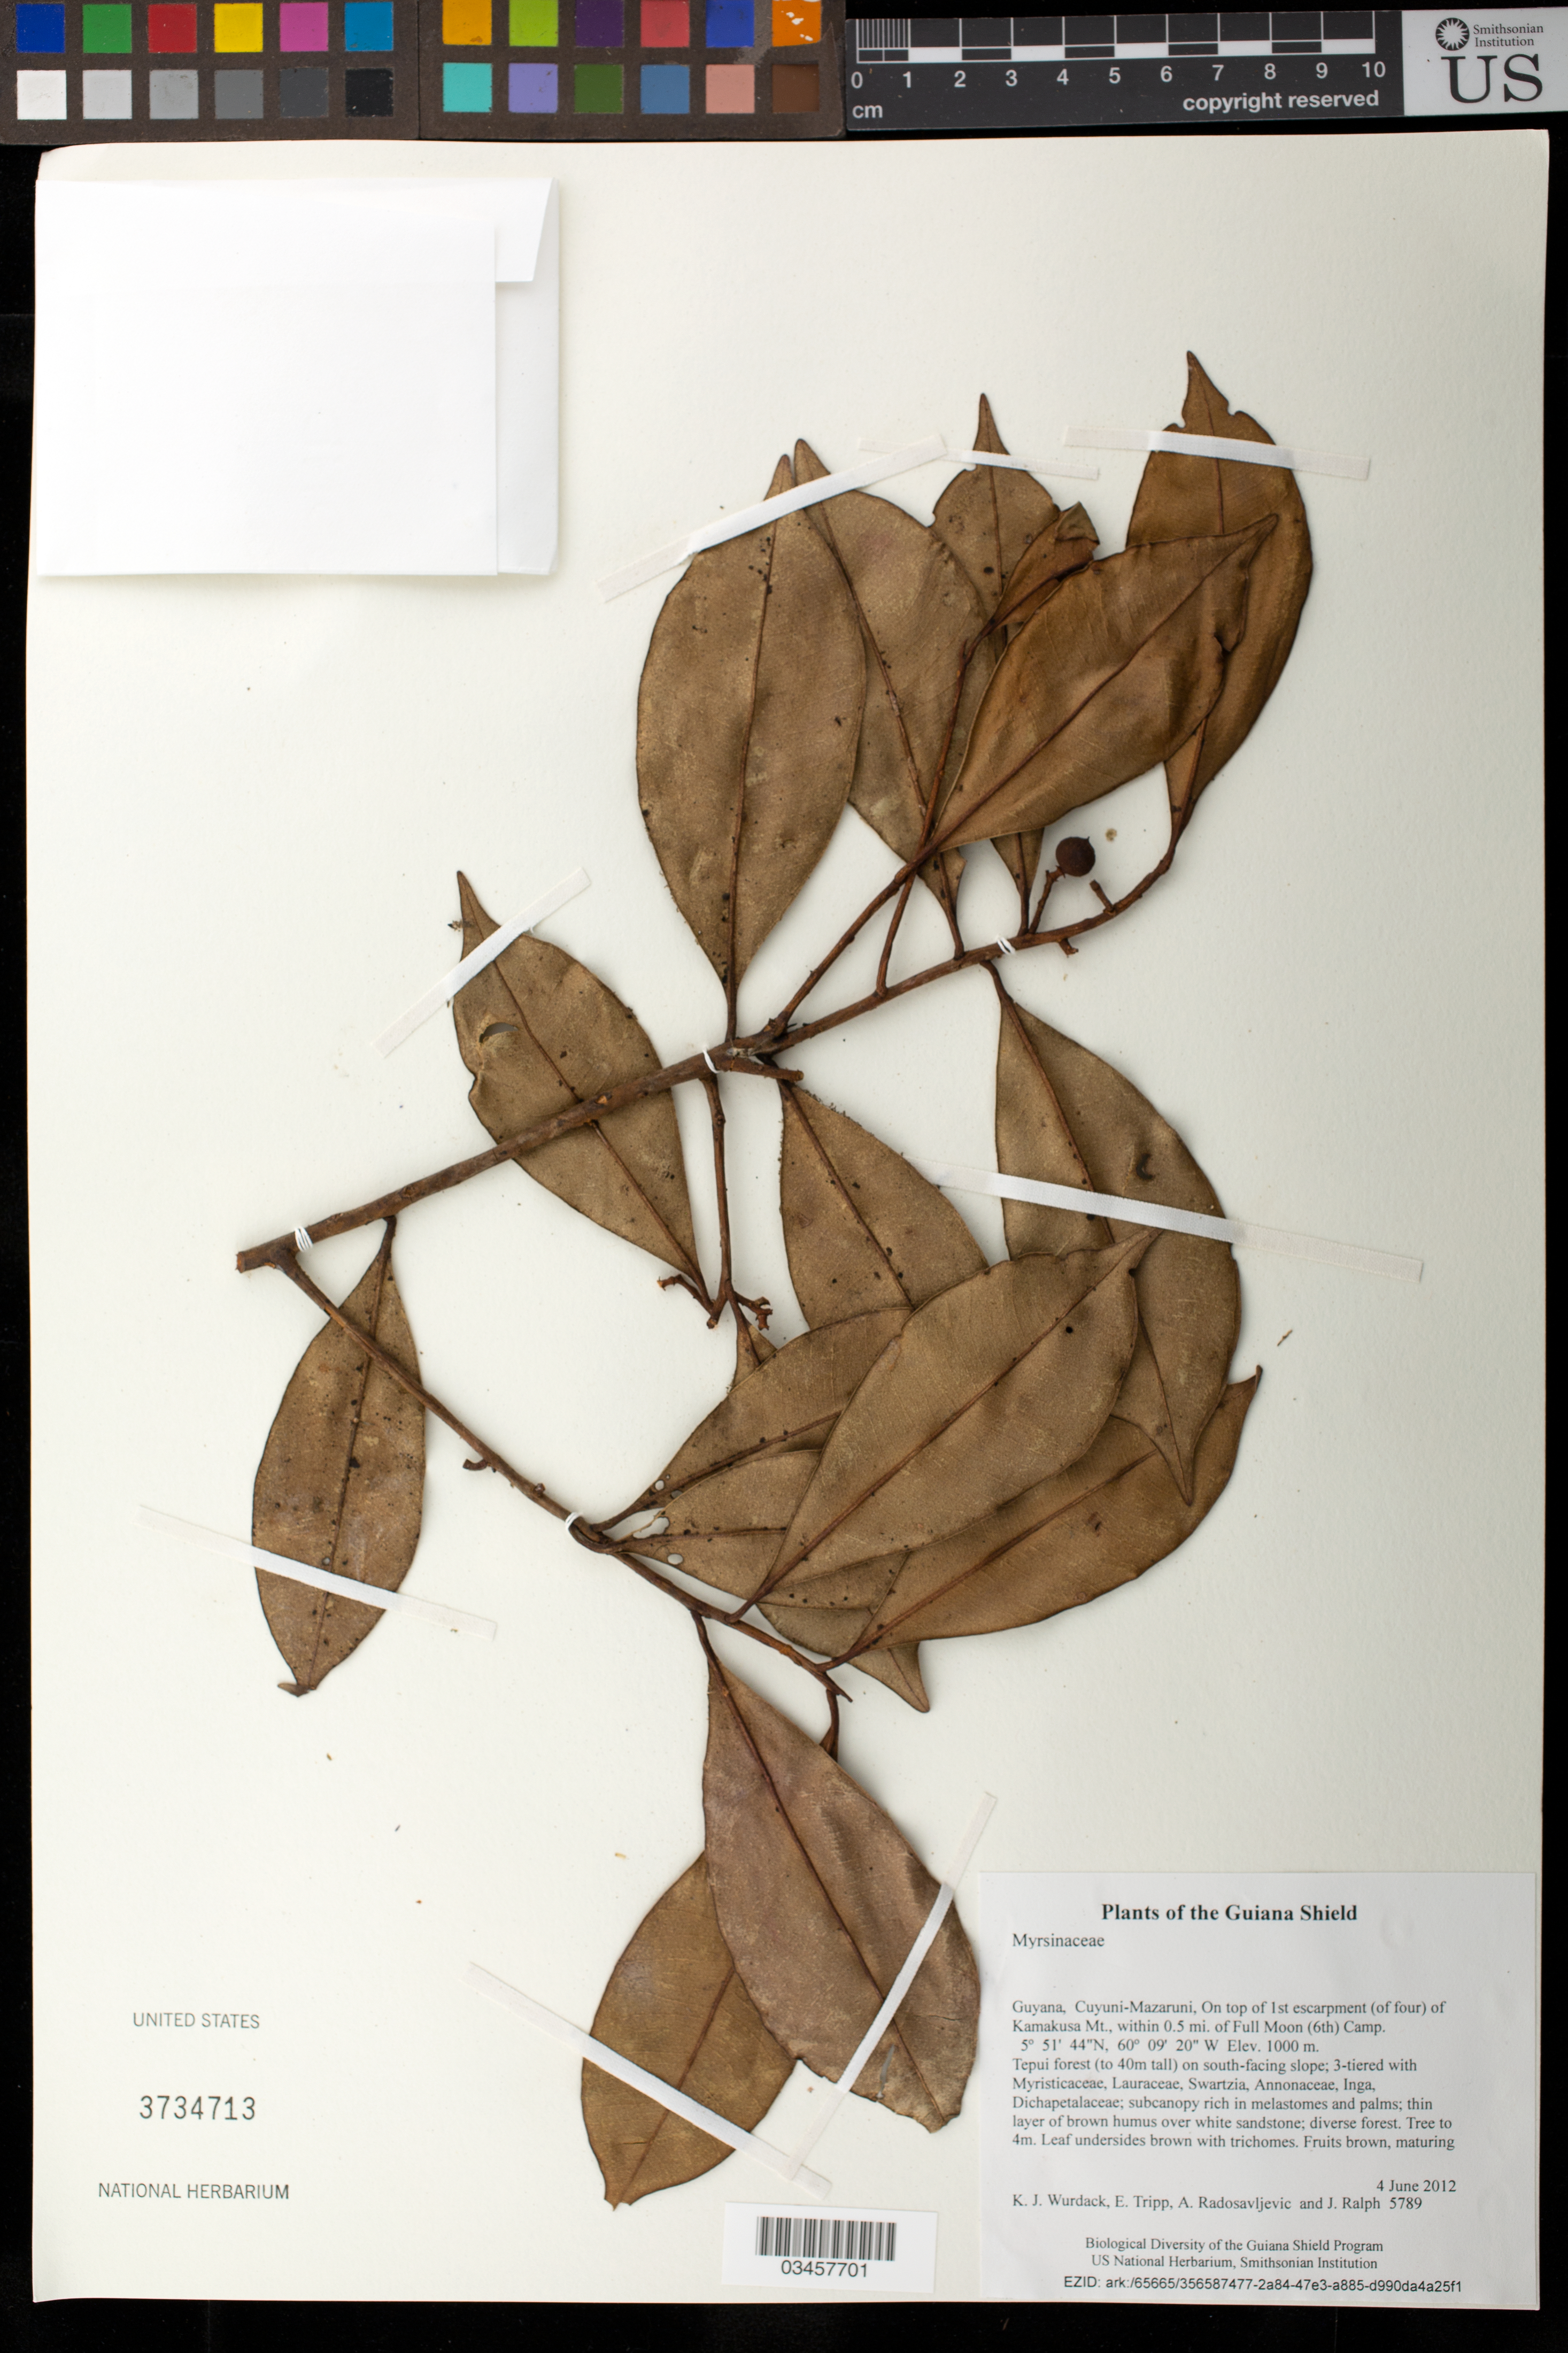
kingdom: Plantae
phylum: Tracheophyta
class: Magnoliopsida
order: Ericales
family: Primulaceae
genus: Cybianthus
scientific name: Cybianthus guyanensis subsp. pseudoicacoreus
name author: (Miq.) Pipoly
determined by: Pipoly, J. J.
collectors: K. Wurdack, E. Tripp, A. Radosavljevic & J. Ralph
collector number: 5789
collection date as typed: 4 June 2012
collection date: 2012-06-04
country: Guyana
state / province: Cuyuni-Mazaruni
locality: On top of 1st escarpment (of four) of Kamakusa Mt., within 0.5 mi. of Full Moon (6th) Camp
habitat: Tepui forest (to 40m tall) on south-facing slope; 3-tiered with Myristicaceae, Lauraceae, Swartzia, Annonaceae, Inga, Dichapetalaceae; subcanopy rich in melastomes and palms; thin layer of brown humus over white sandstone; diverse forest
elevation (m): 1000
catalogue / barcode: US 3734713